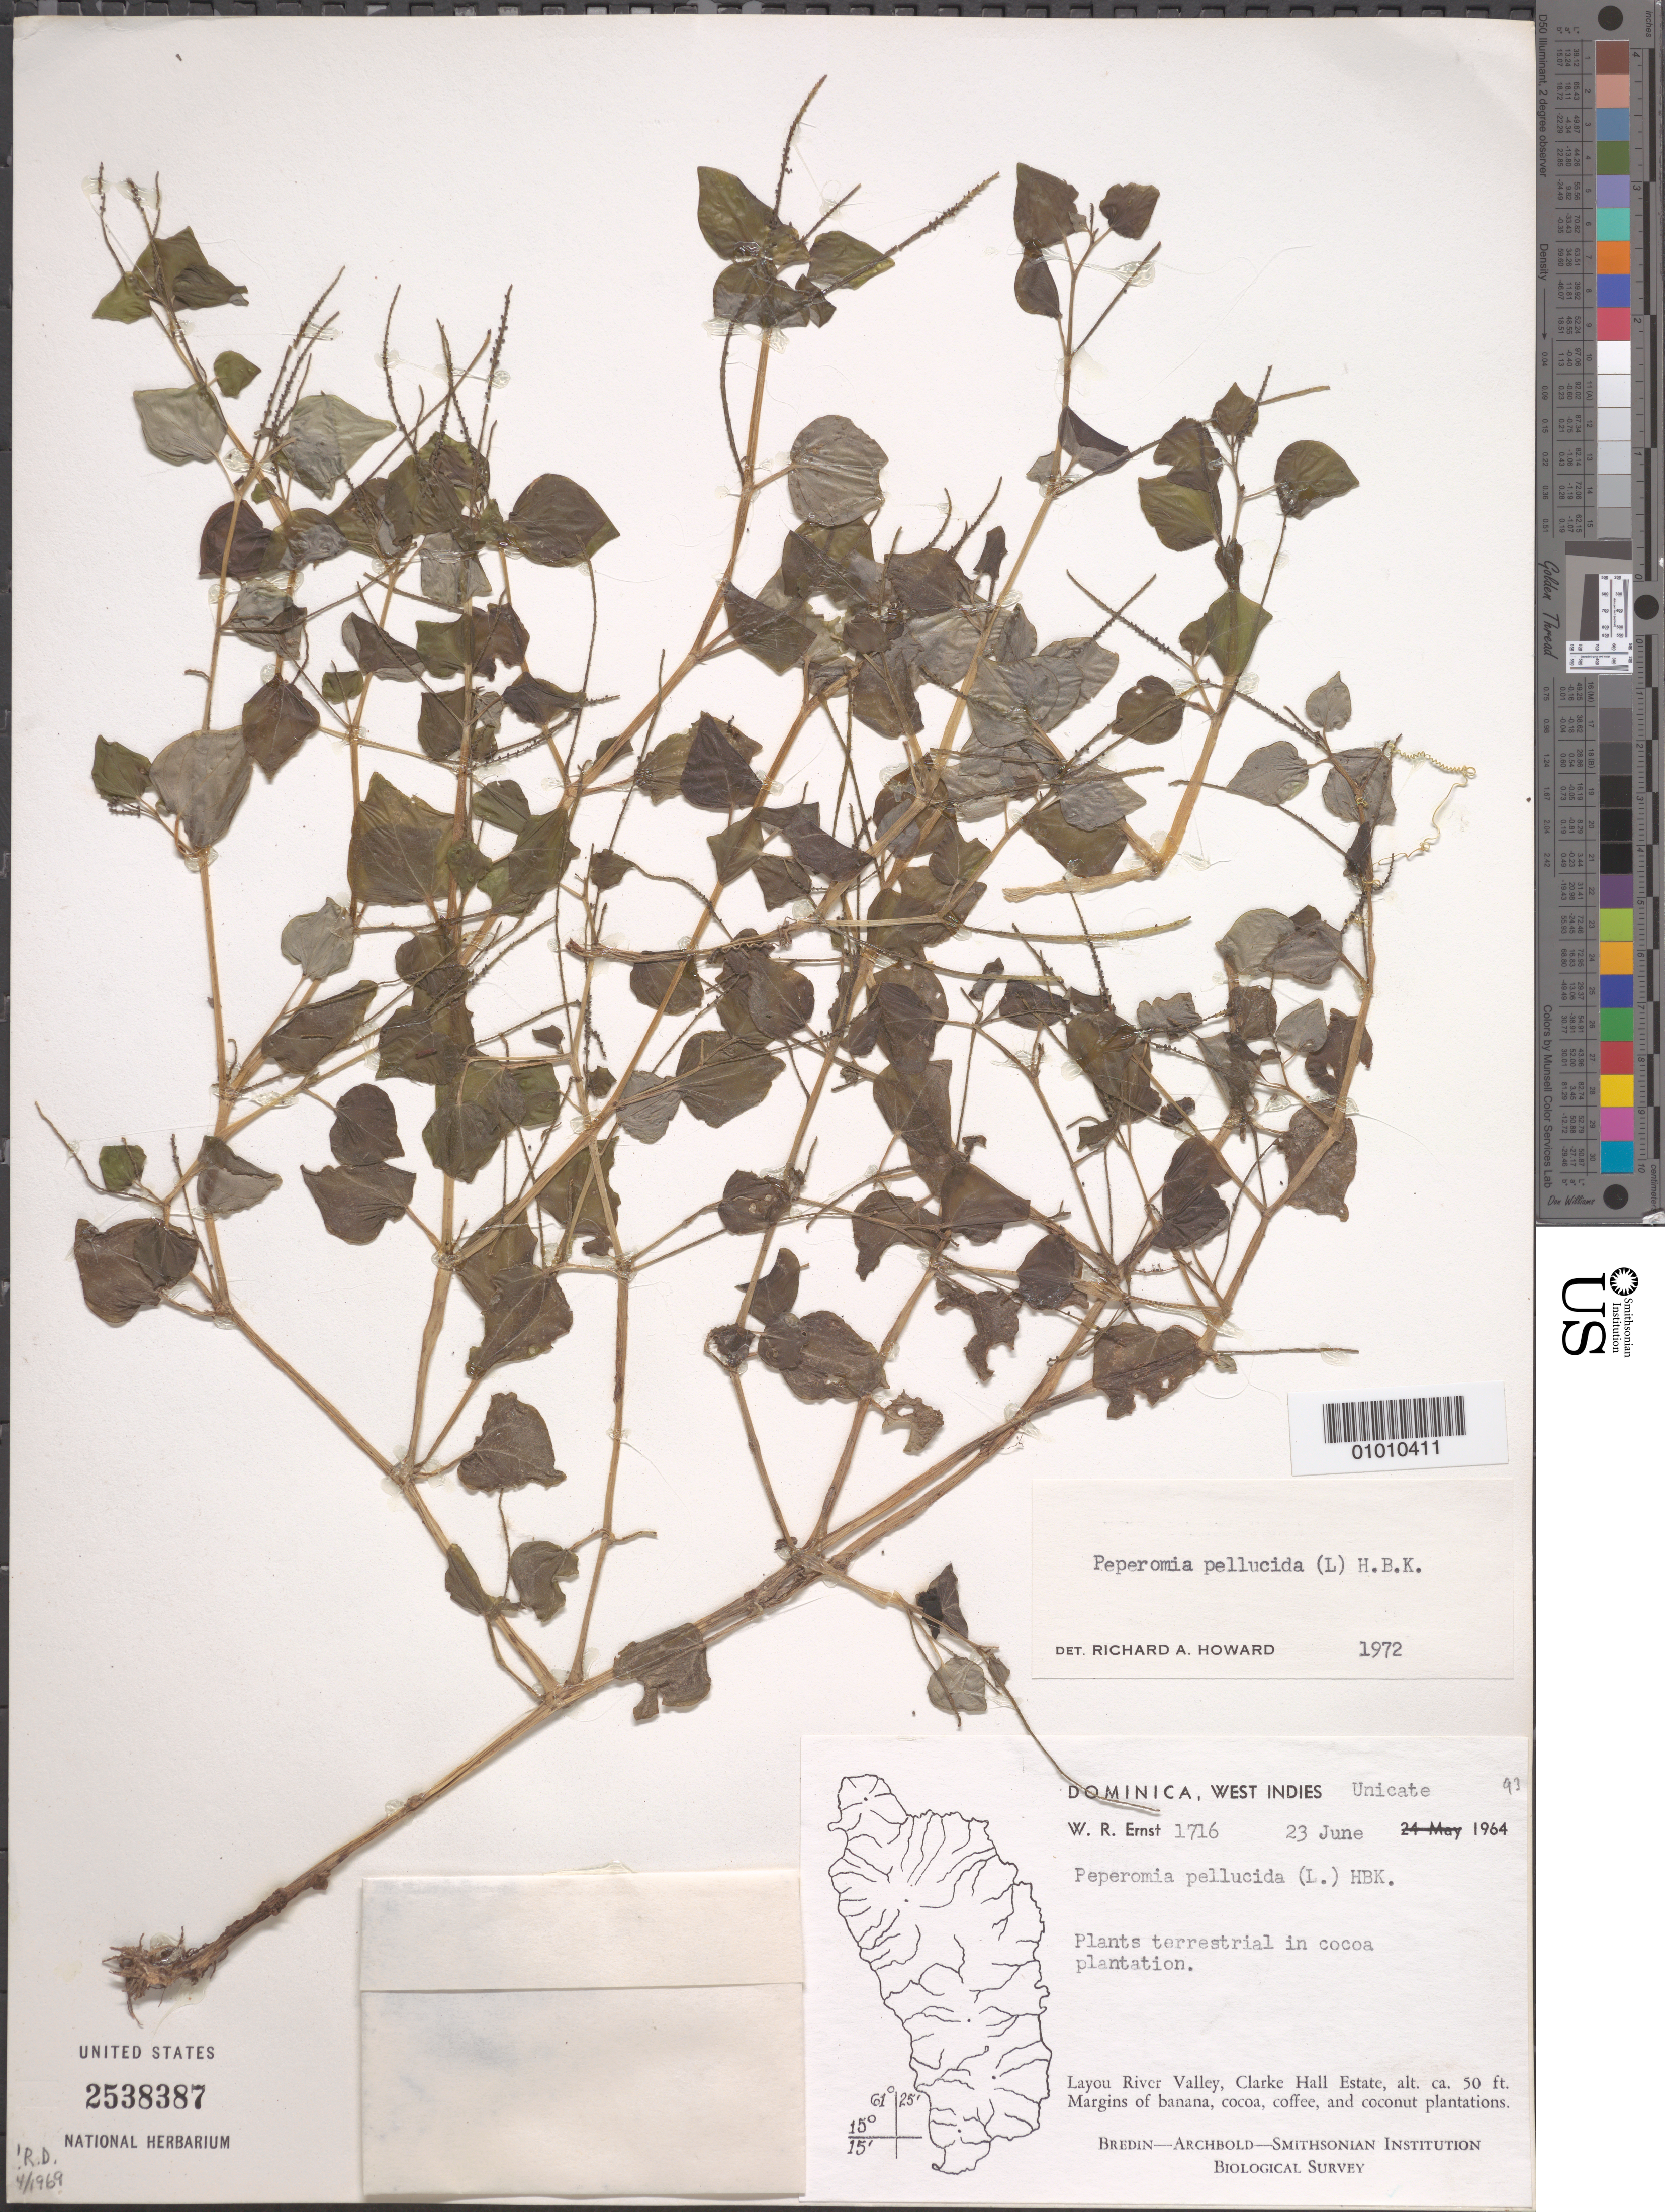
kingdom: Plantae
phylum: Tracheophyta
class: Magnoliopsida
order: Piperales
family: Piperaceae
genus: Peperomia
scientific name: Peperomia pellucida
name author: (L.) Kunth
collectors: W. R. Ernst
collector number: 1716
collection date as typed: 23 Jun 1964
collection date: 1964-06-23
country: Dominica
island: Dominica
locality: Plants terrestrial in cocoa plantation. Layou River Valley, Clarke Hall Estate. Margins of Banana, cocoa, coffee, and coconut plantation.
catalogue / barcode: US 2538387